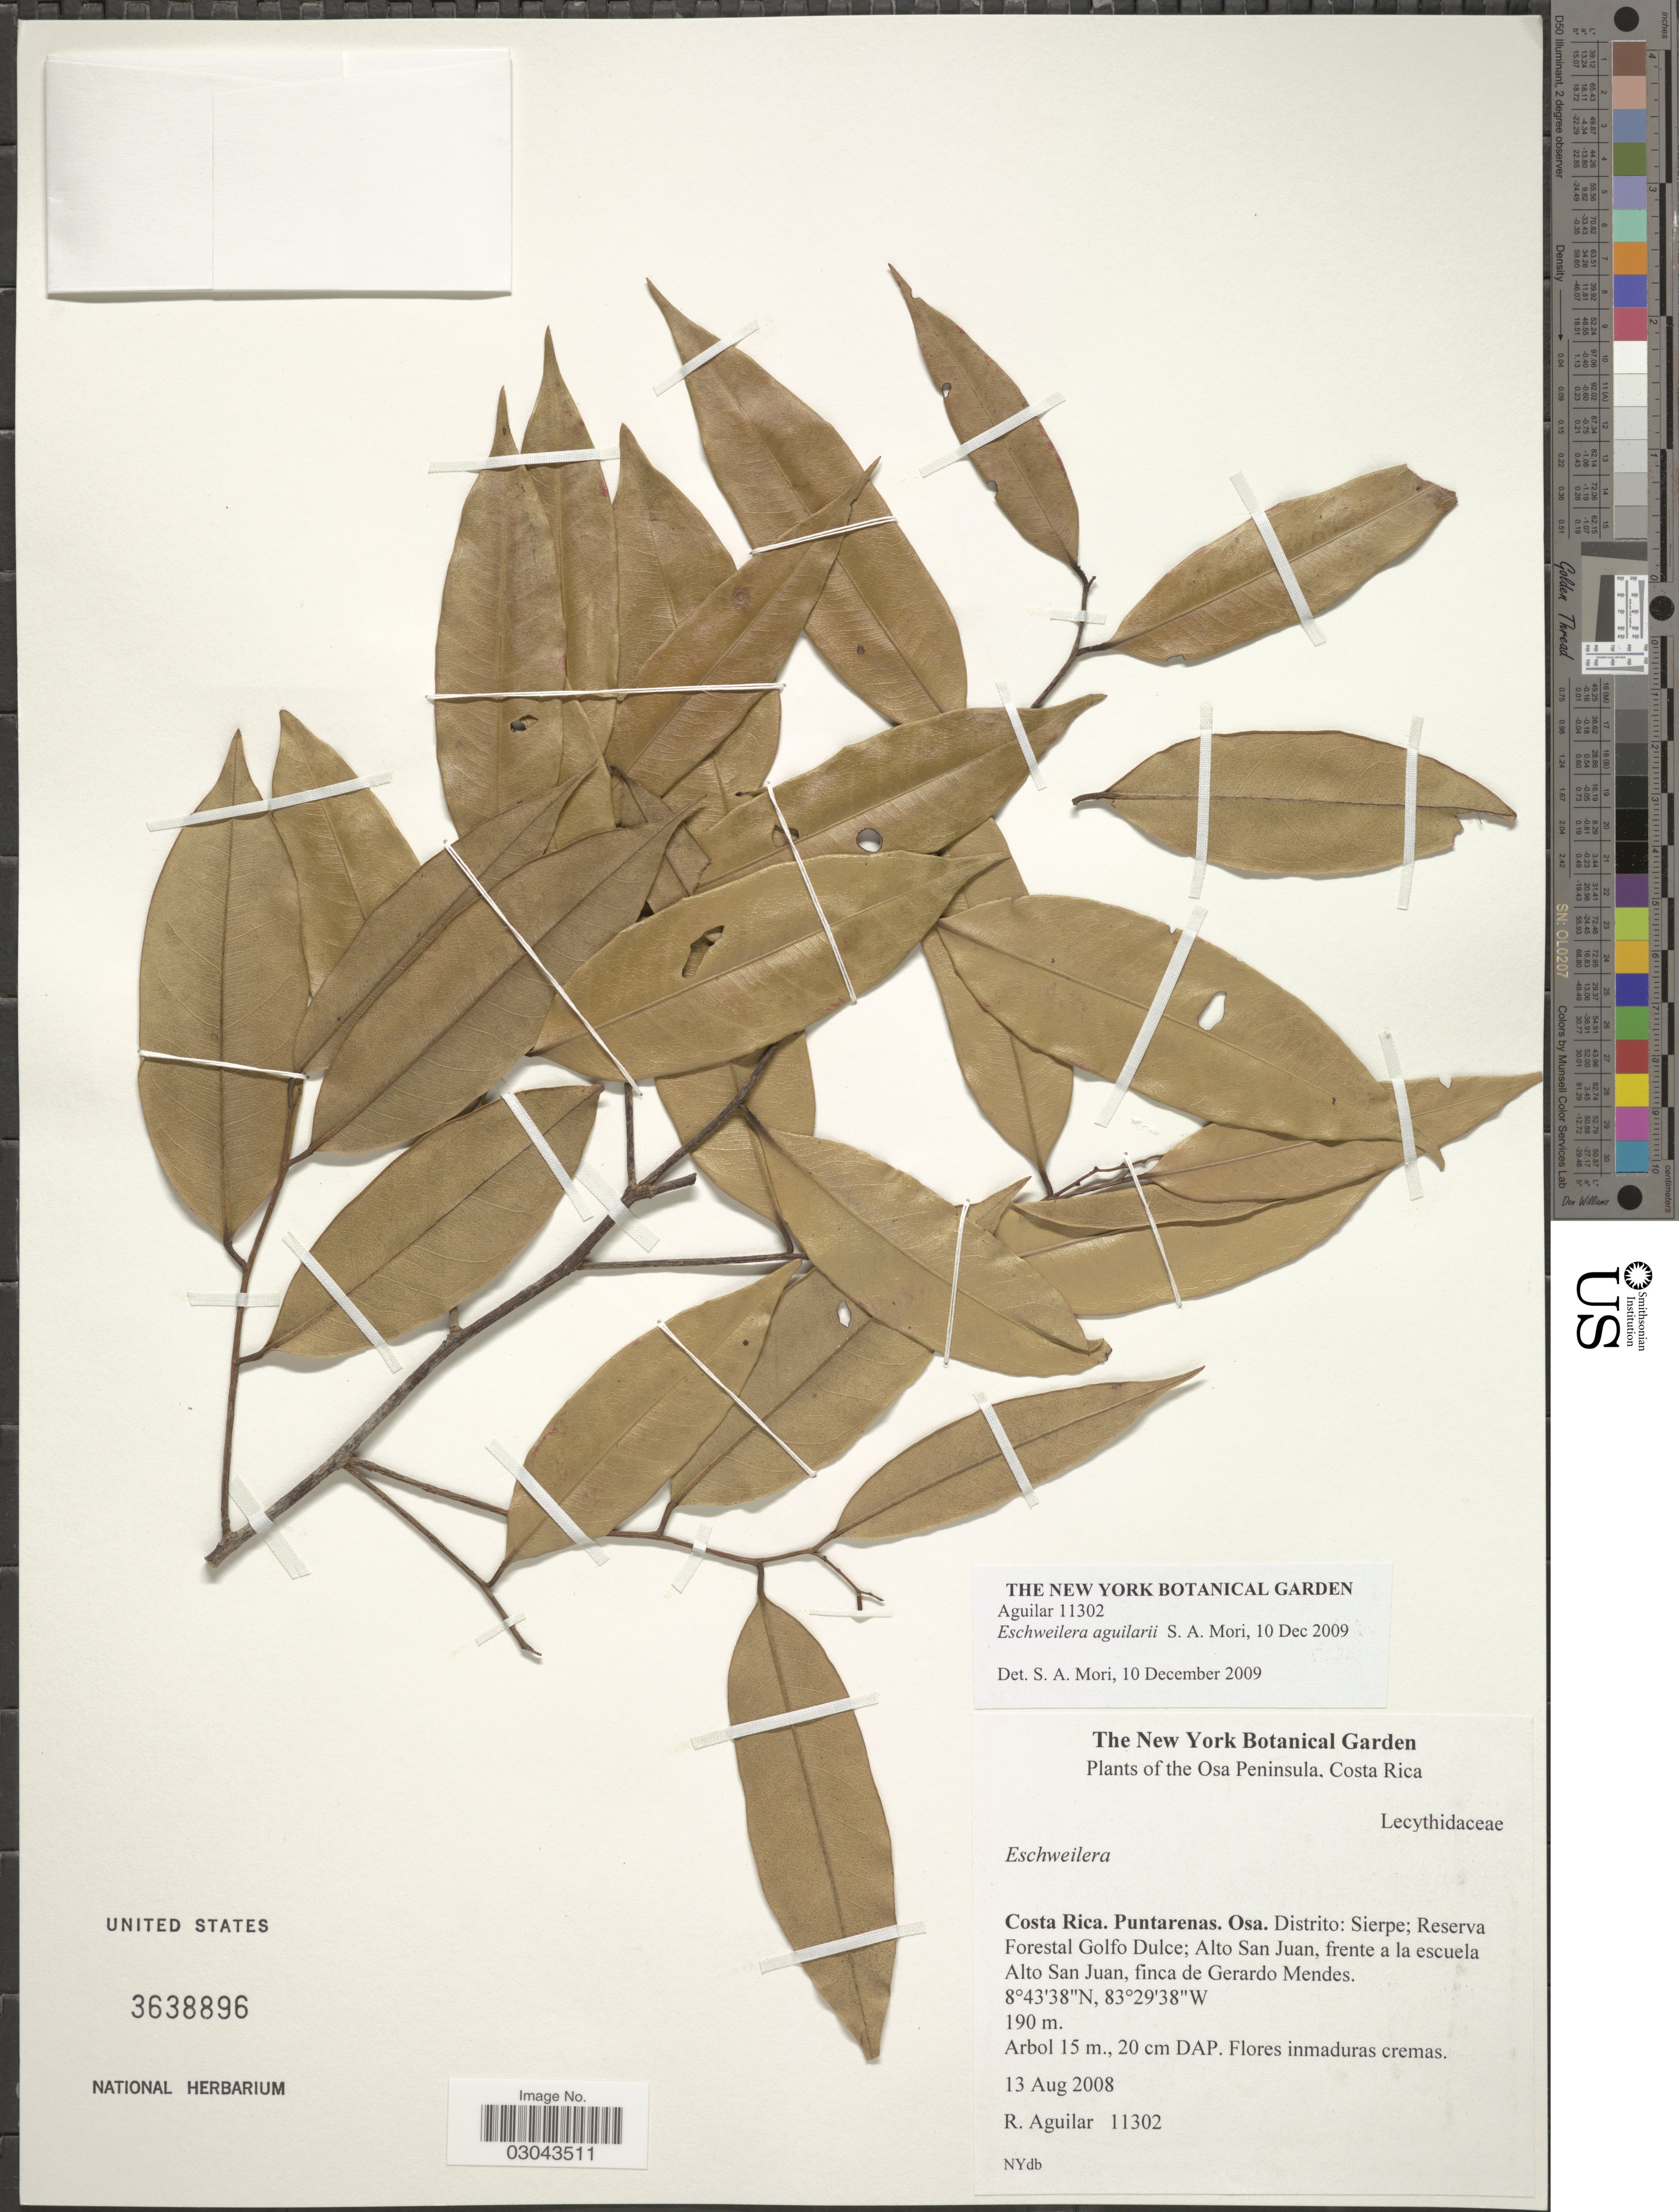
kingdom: Plantae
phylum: Tracheophyta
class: Magnoliopsida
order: Ericales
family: Lecythidaceae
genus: Eschweilera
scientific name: Eschweilera aguilarii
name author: S.A. Mori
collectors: R. Aguilar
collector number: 11302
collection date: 2008-08-13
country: Costa Rica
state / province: Puntarenas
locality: Osa. Distrito: Sierpe; Reserva Forestal Golfo Dulce; Alto San Juan, frente a la escuela Alto San Juan, finca de Gerardo Mendes.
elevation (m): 190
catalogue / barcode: US 3638896